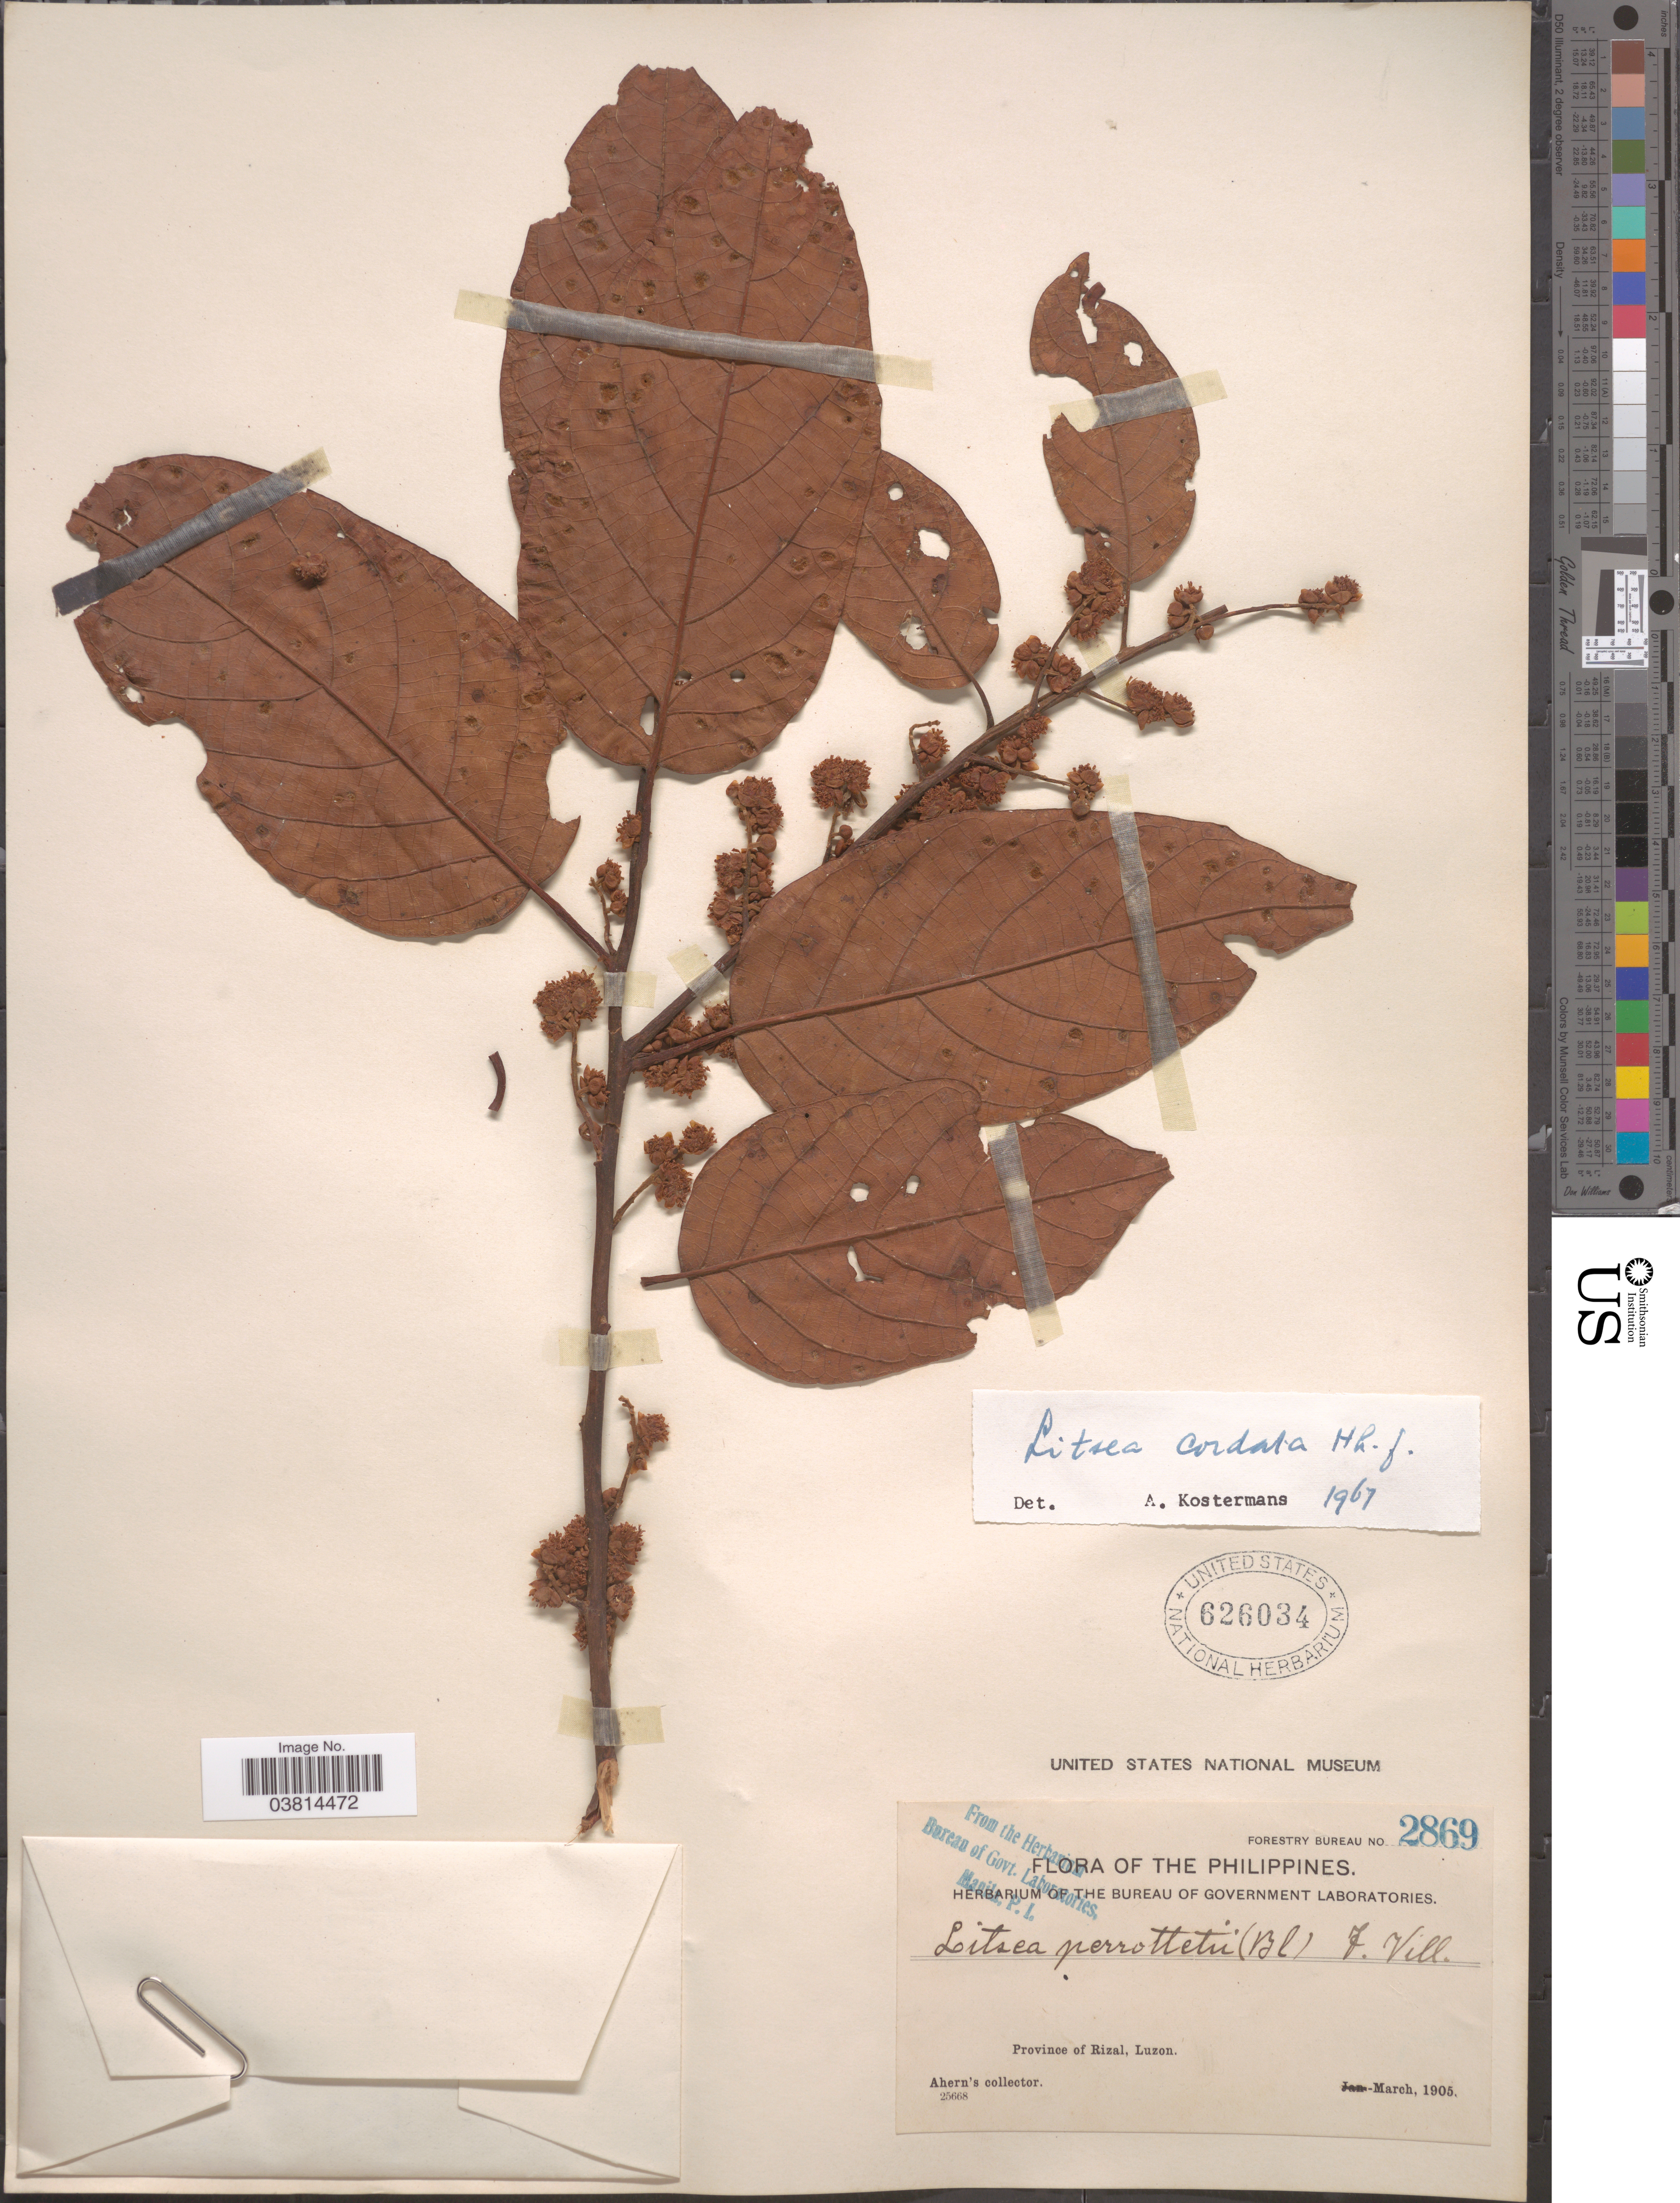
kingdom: Plantae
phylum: Tracheophyta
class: Magnoliopsida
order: Laurales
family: Lauraceae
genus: Litsea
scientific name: Litsea cordata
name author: Hook. f.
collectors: Ahern's collector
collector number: Forestry Bureau 2869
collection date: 1905-03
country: Philippines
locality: Province of Rizal, Luzon.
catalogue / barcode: US 626034